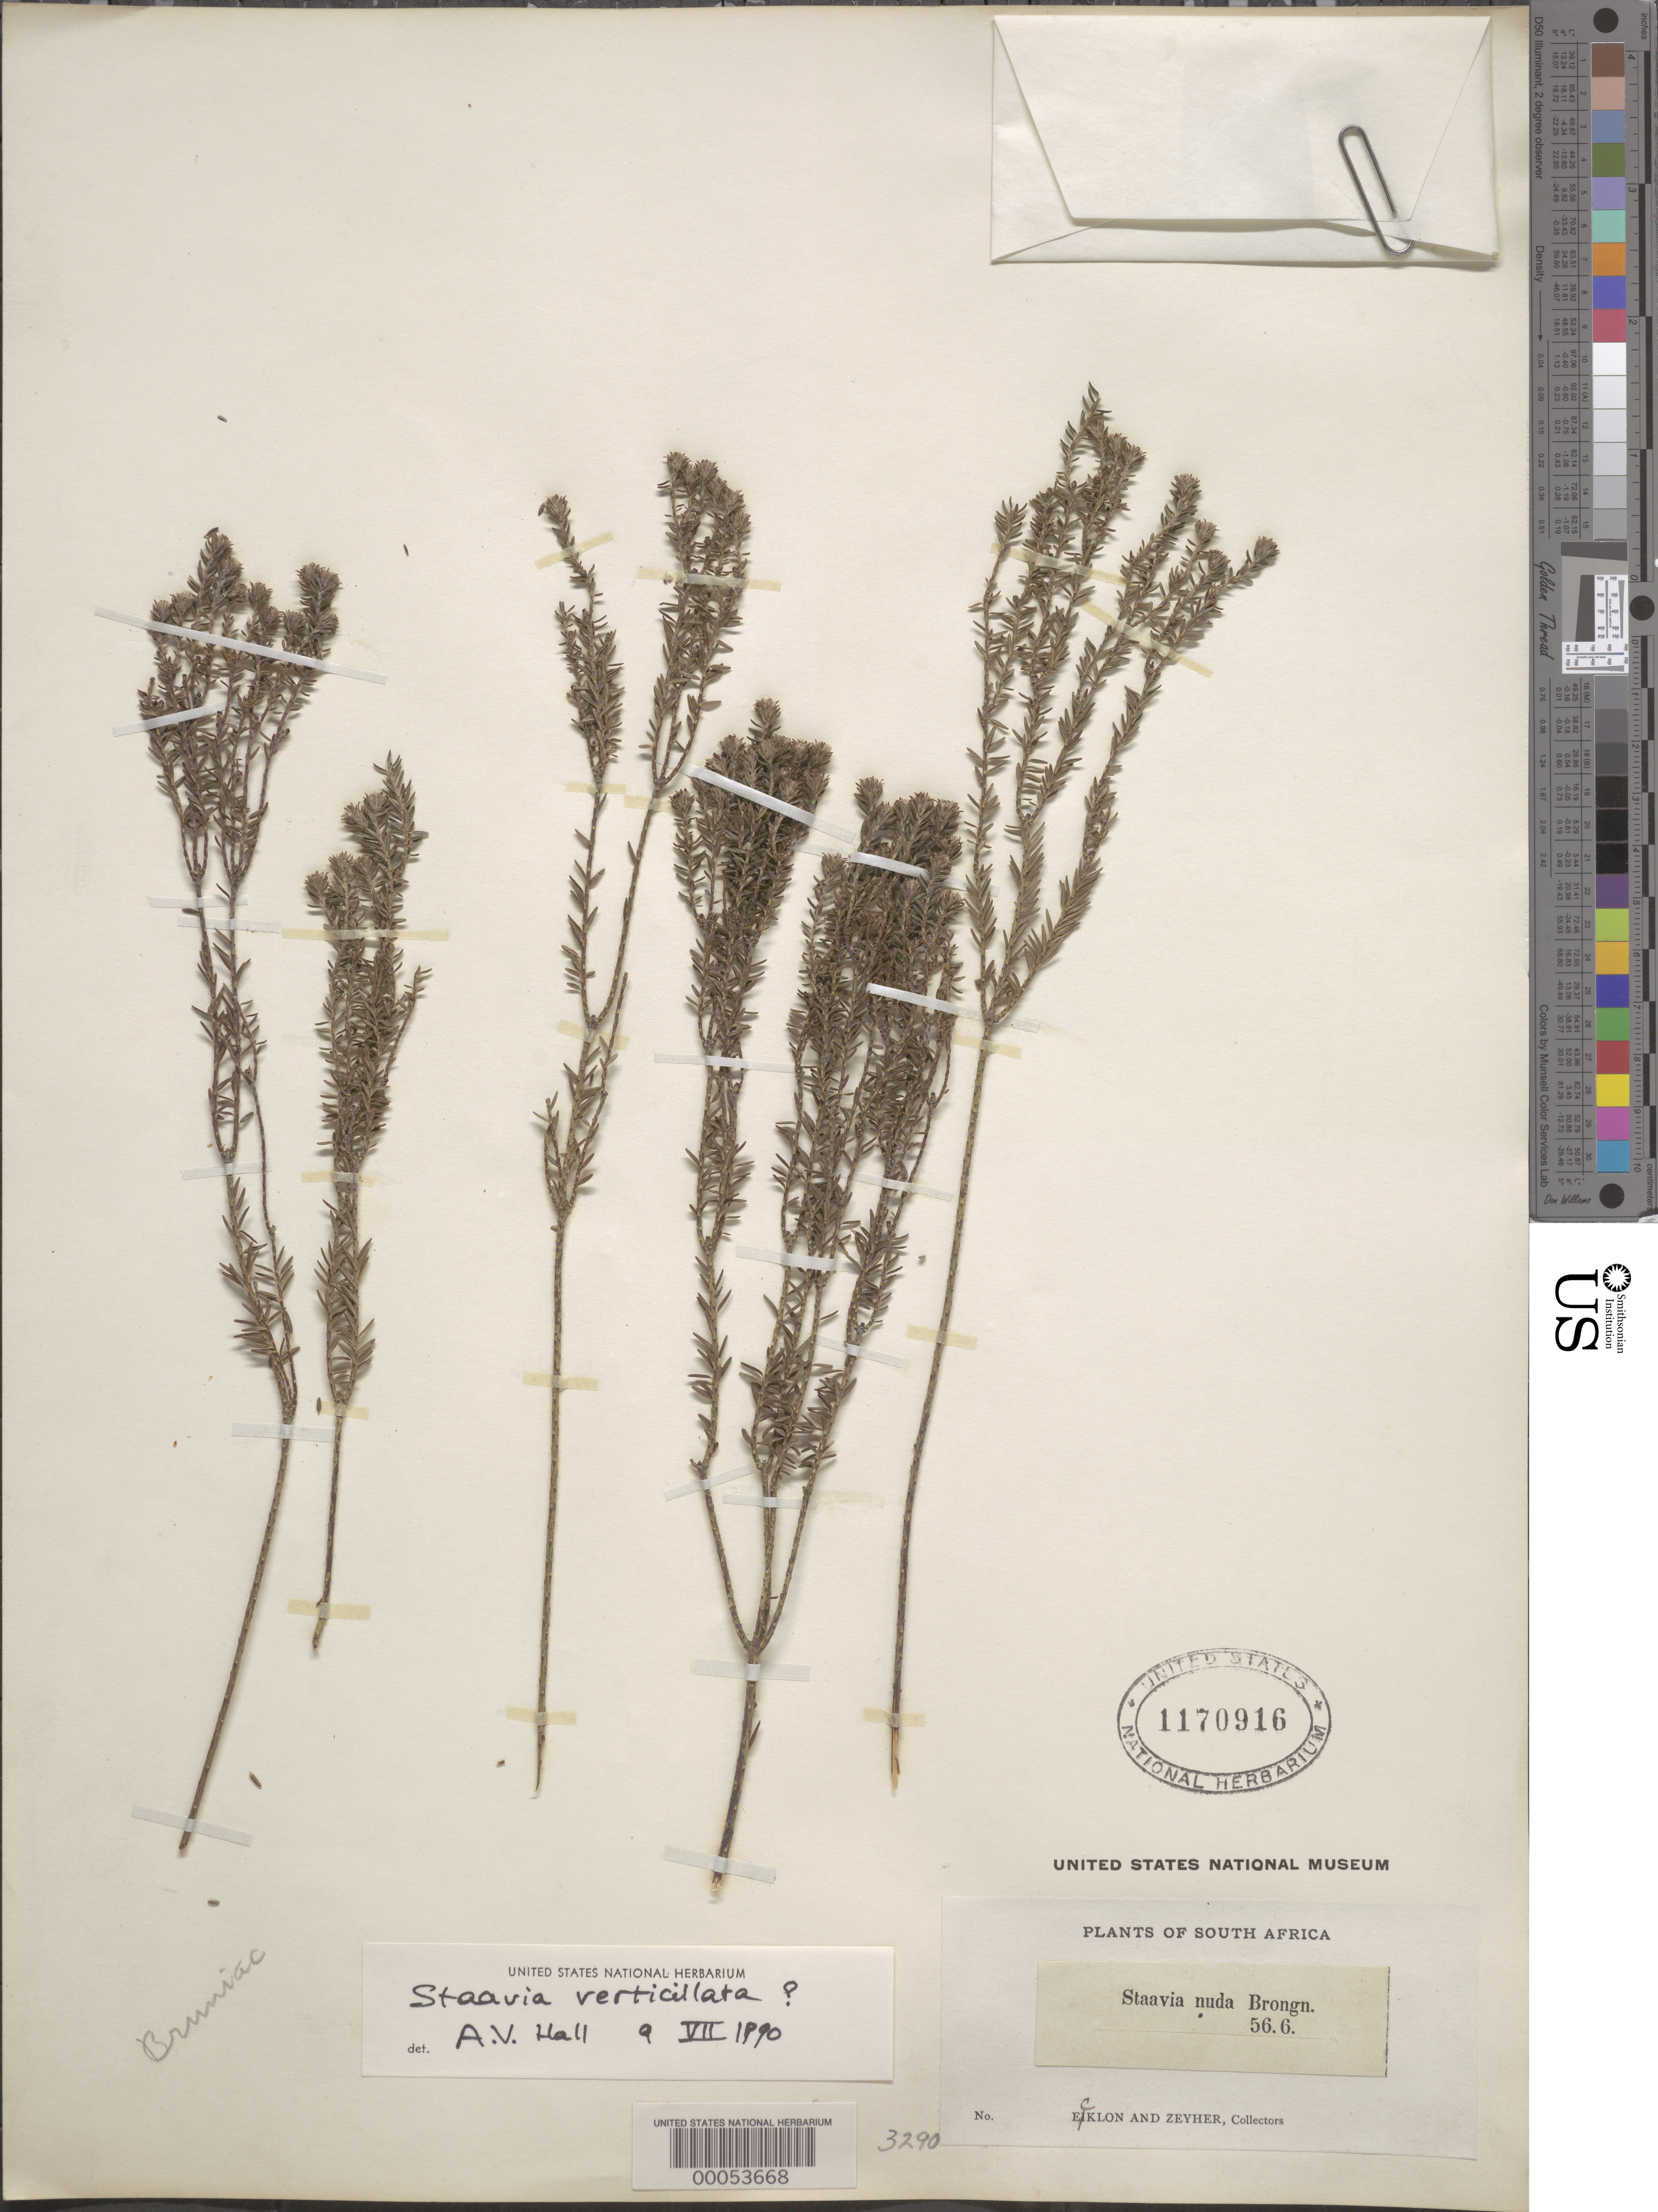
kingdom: Plantae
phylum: Tracheophyta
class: Magnoliopsida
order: Bruniales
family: Bruniaceae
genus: Staavia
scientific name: Staavia verticillata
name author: (L. f.) Pillans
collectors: C. F. Ecklon & C. Zeyher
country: South Africa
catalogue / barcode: US 1170916